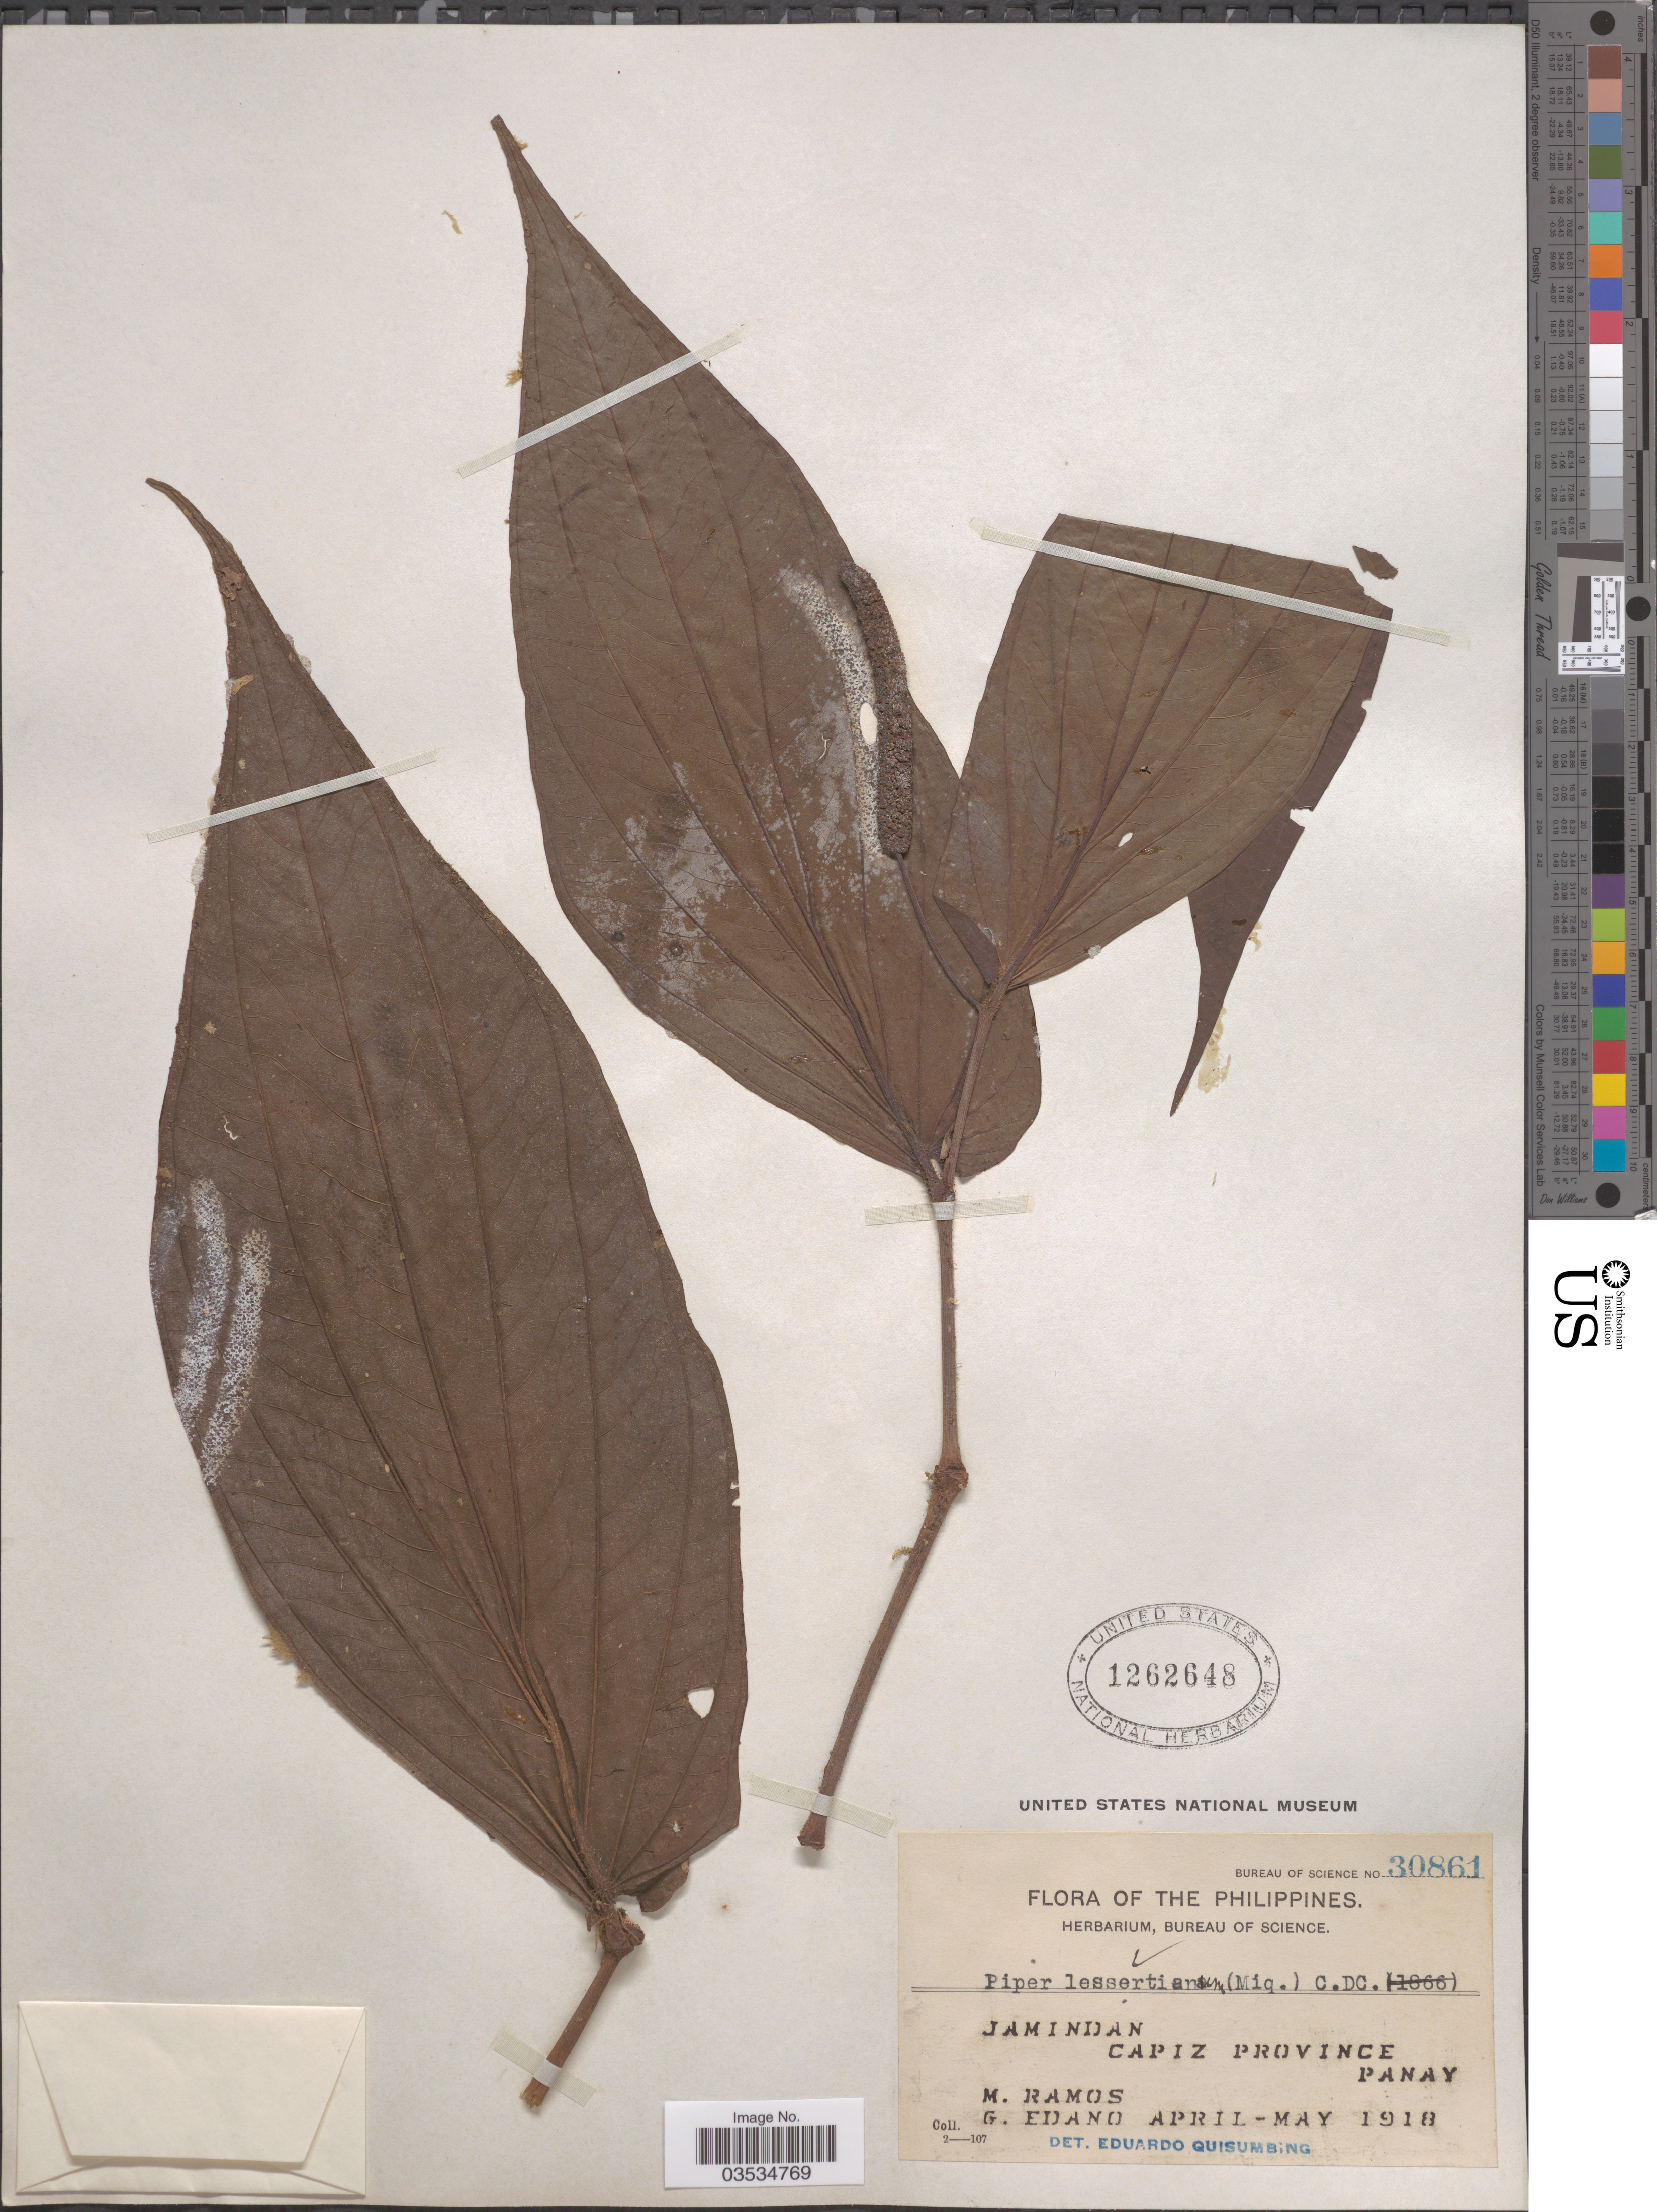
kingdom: Plantae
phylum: Tracheophyta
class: Magnoliopsida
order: Piperales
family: Piperaceae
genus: Piper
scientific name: Piper lessertianum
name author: C. DC.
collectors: M. Ramos & G. Edaño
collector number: Bureau of Science 30861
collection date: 1918-04/1918-05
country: Philippines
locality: Jamindan. Capiz Province. Panay.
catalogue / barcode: US 1262648